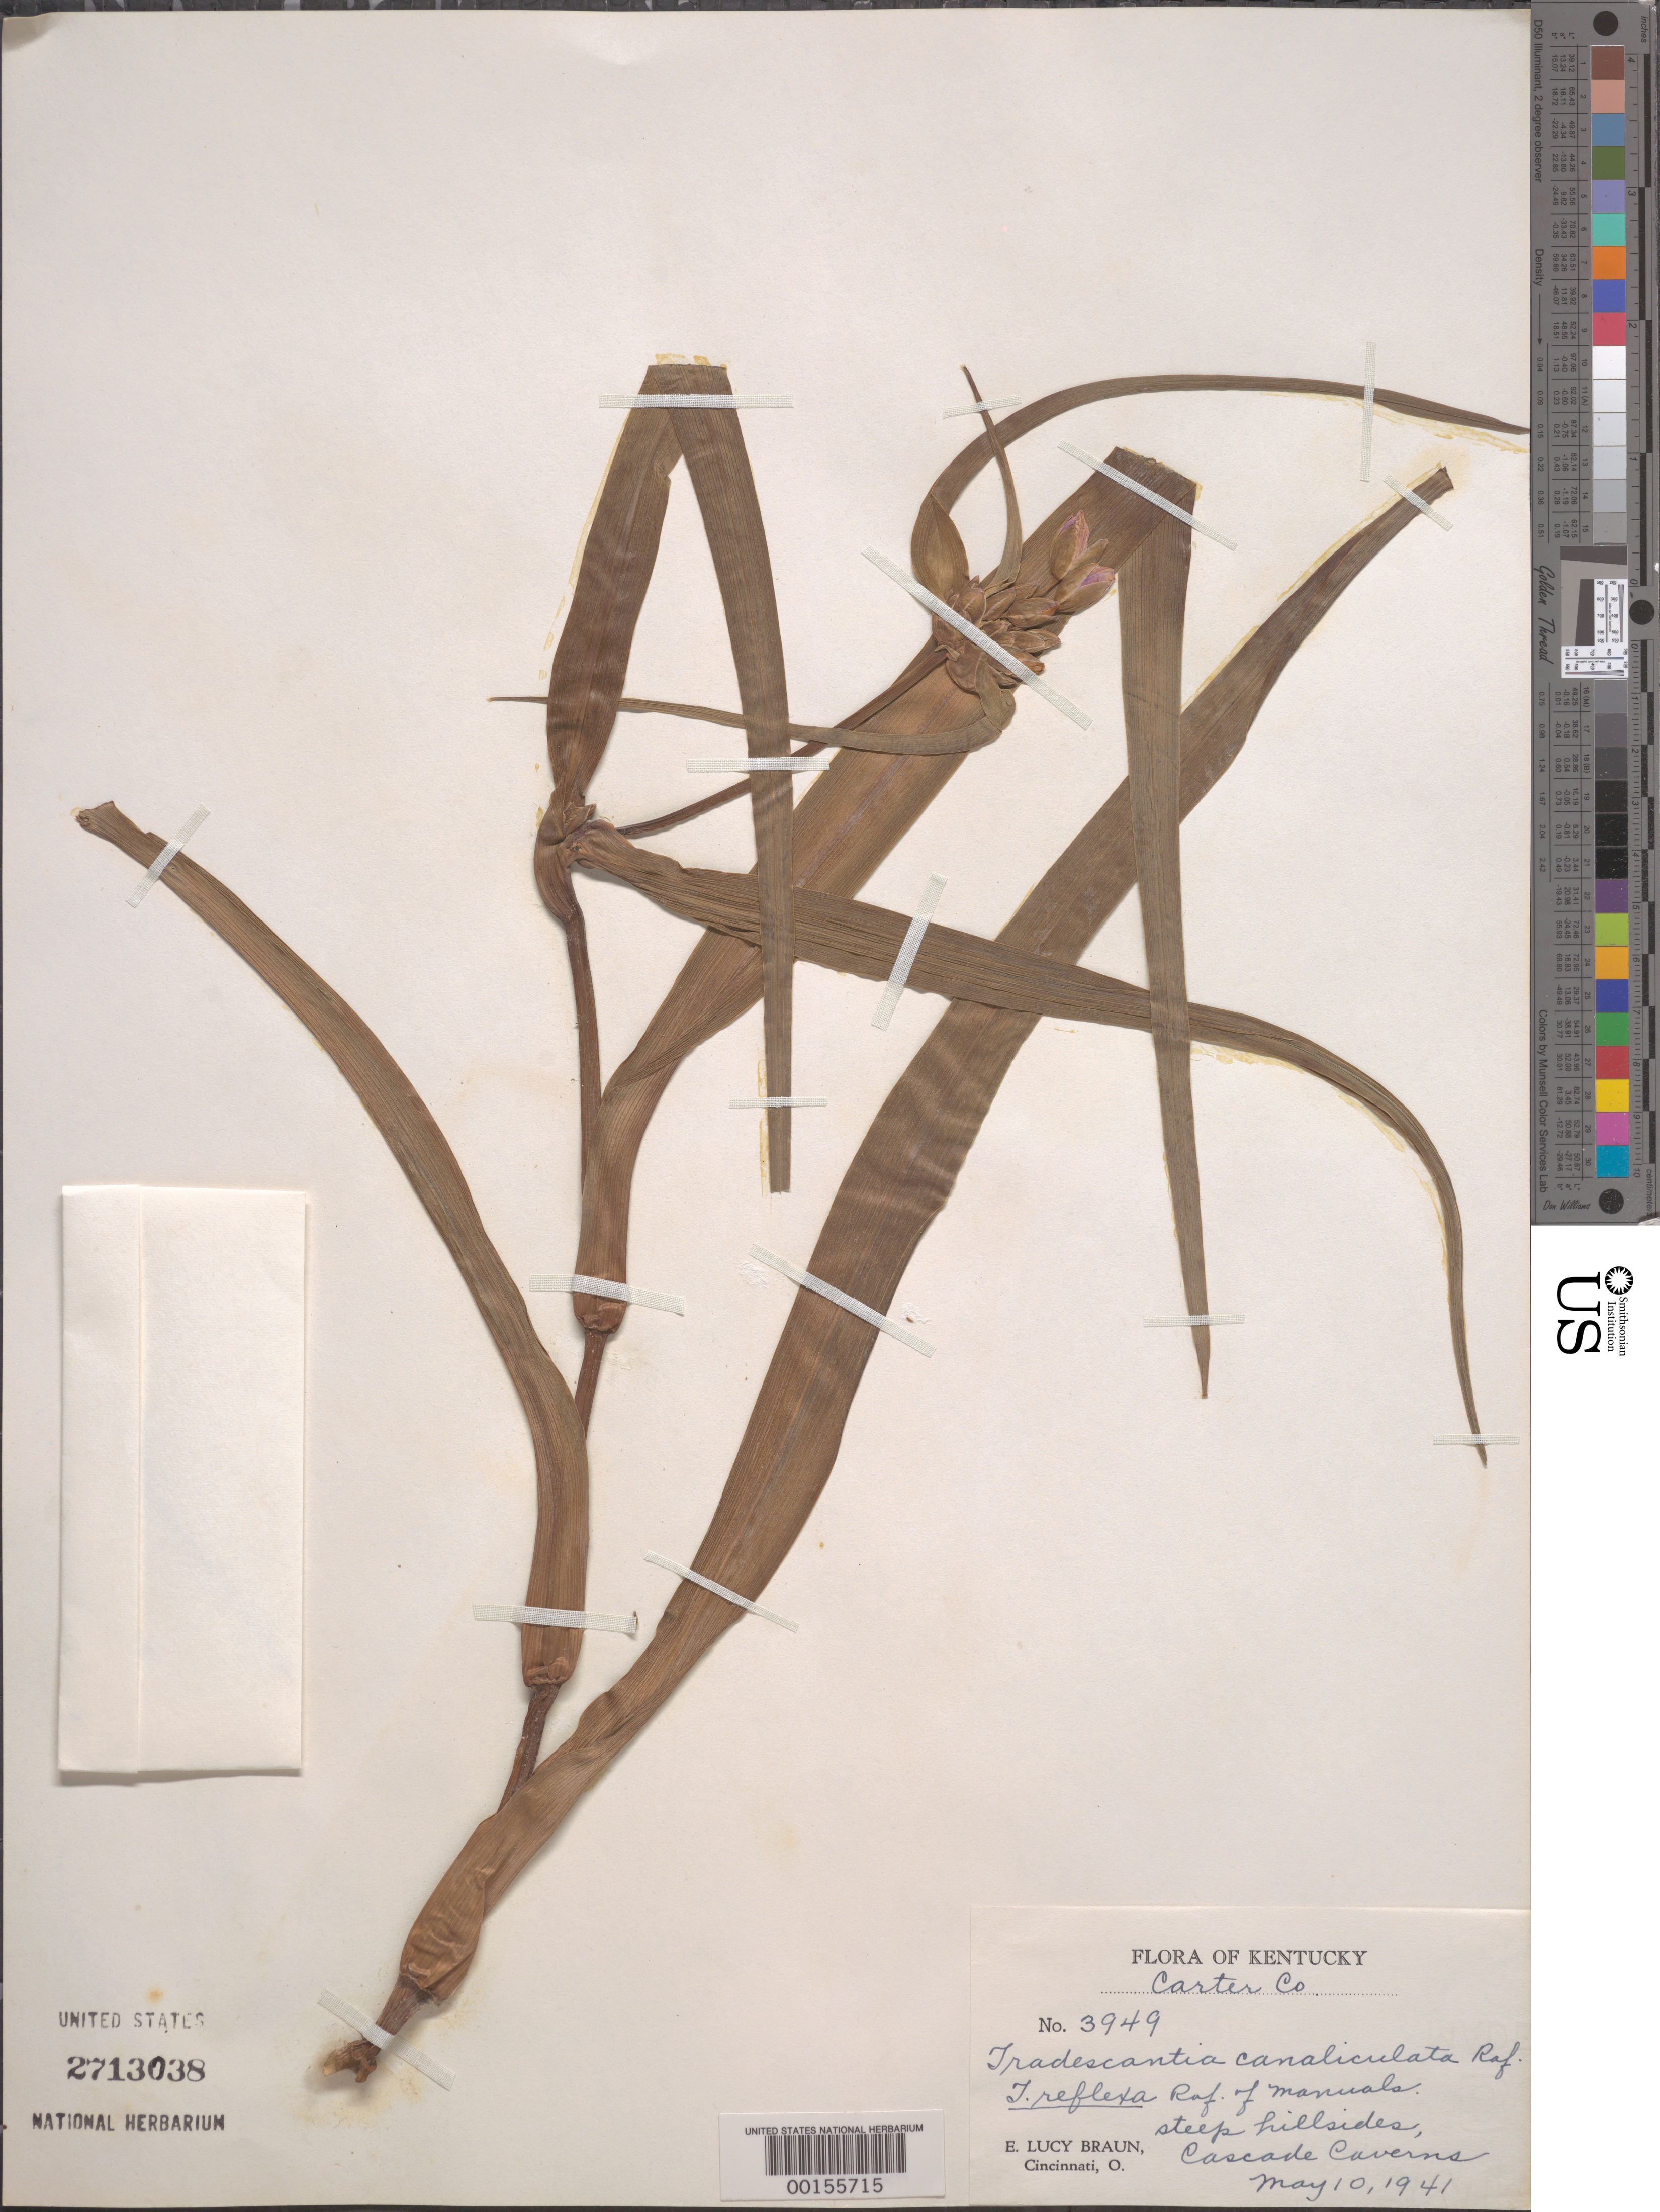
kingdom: Plantae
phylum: Tracheophyta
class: Liliopsida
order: Commelinales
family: Commelinaceae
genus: Tradescantia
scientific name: Tradescantia ohiensis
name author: Raf.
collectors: E. L. Braun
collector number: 3949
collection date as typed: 10 May 1941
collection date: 1941-05-10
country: United States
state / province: Kentucky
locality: Cascade caverns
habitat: Steep hillsides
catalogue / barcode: US 2713038